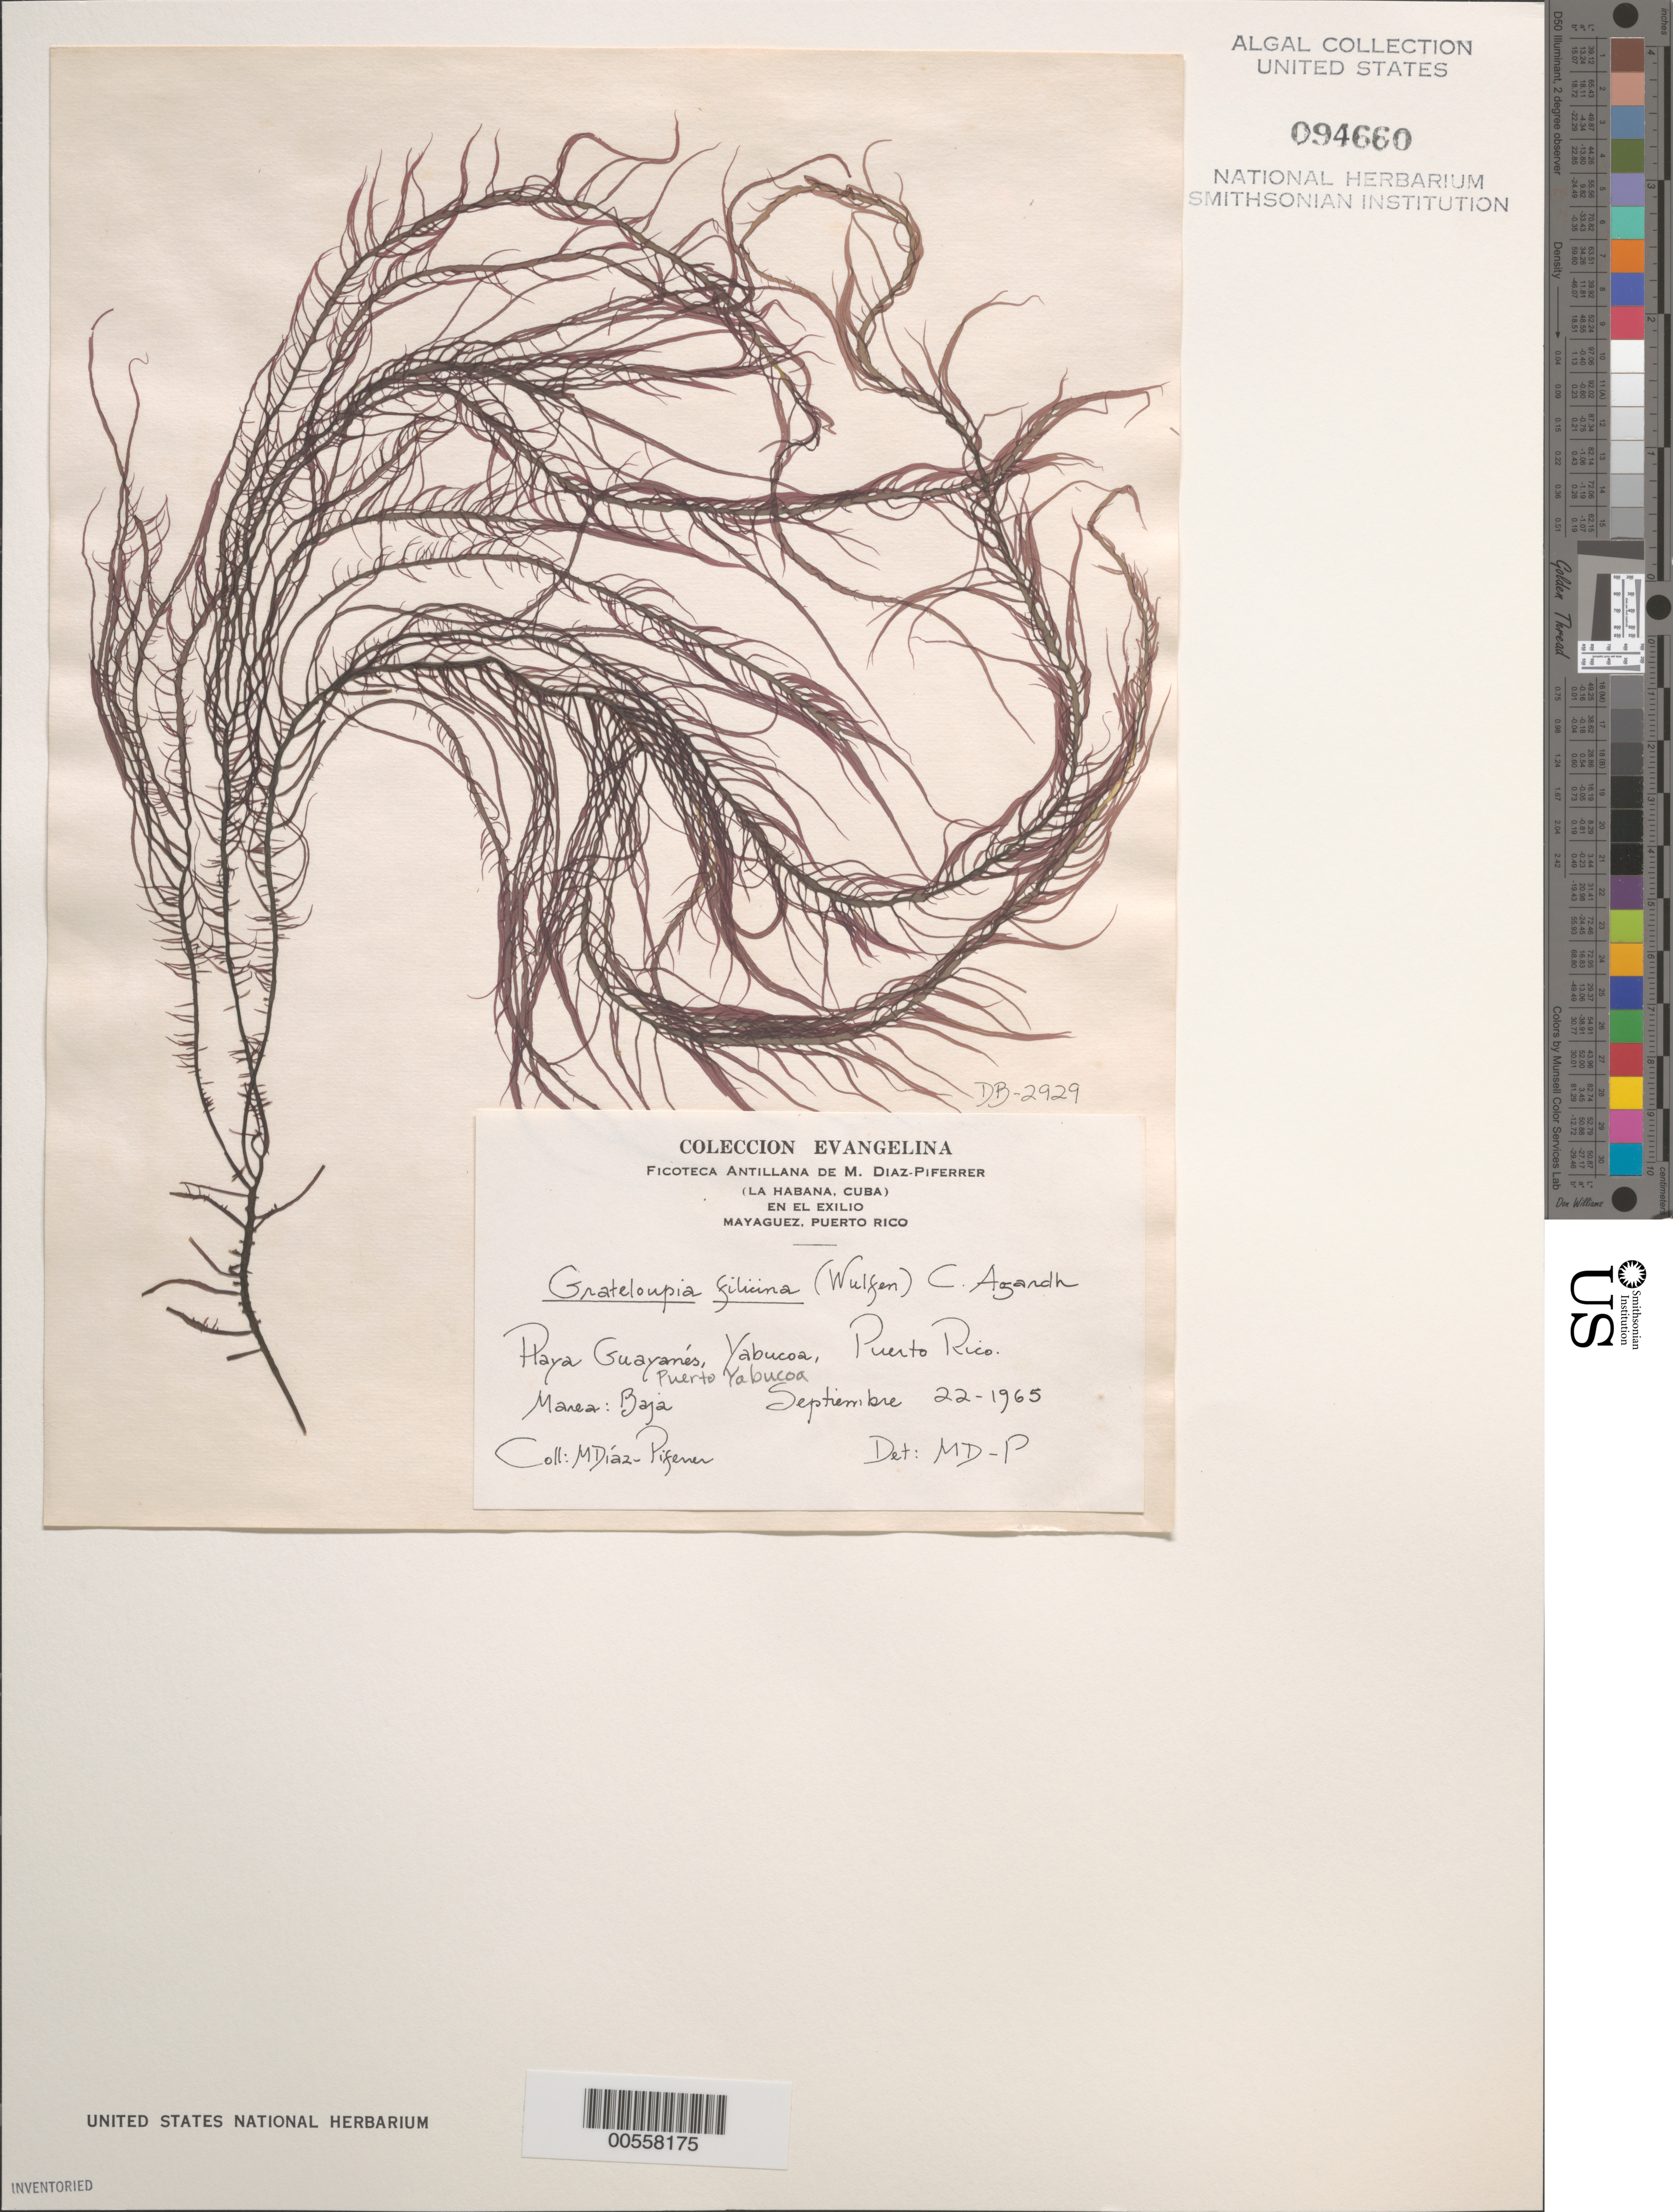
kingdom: Plantae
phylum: Rhodophyta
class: Florideophyceae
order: Halymeniales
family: Halymeniaceae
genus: Grateloupia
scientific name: Grateloupia filicina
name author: (J.V.Lamouroux) C. Agardh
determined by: Diaz-Piferrer, M.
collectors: M. Diaz-Piferrer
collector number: Db-2929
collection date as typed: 22 Sep 1965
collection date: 1965-09-22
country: Puerto Rico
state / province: Yabucoa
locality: Puerto yabucoa, playa guayanes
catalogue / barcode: US 94660